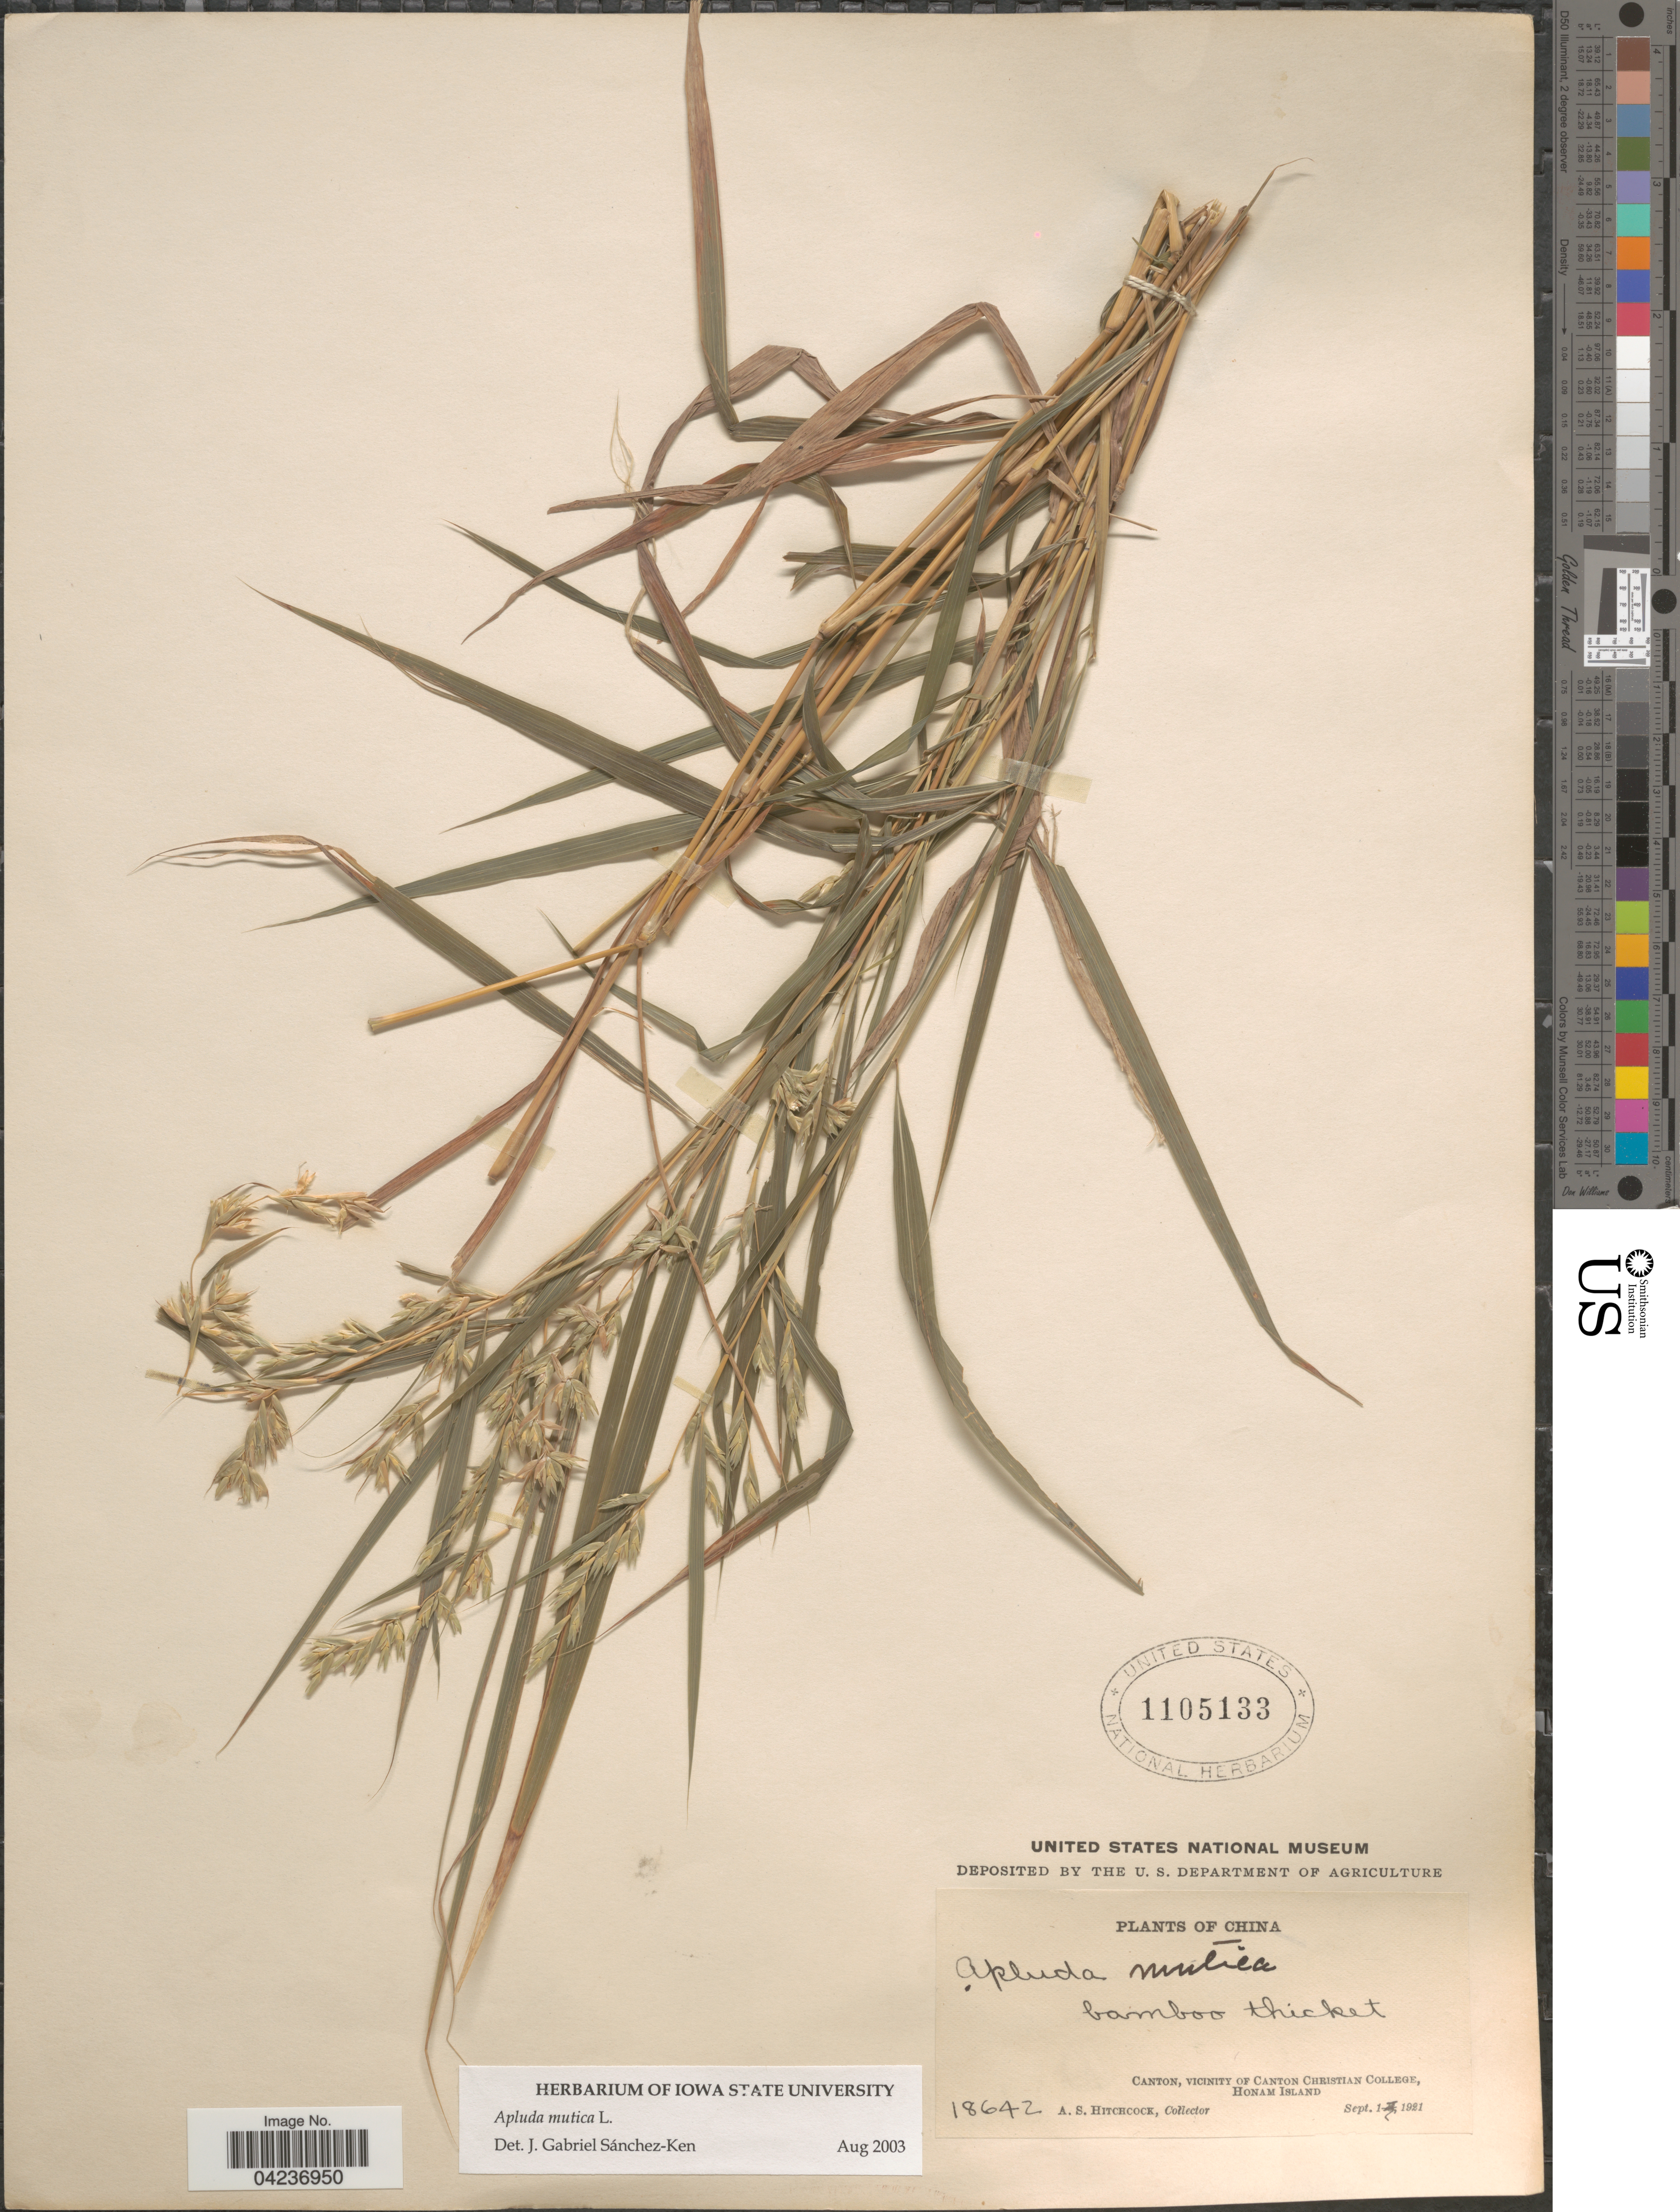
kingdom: Plantae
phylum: Tracheophyta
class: Liliopsida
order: Poales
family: Poaceae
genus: Apluda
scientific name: Apluda mutica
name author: L.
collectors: A. S. Hitchcock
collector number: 18642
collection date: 1921-09-01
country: China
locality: Bamboo thicket. Canton, Vicinity of Christian College, Honam Island.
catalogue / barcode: US 1105133